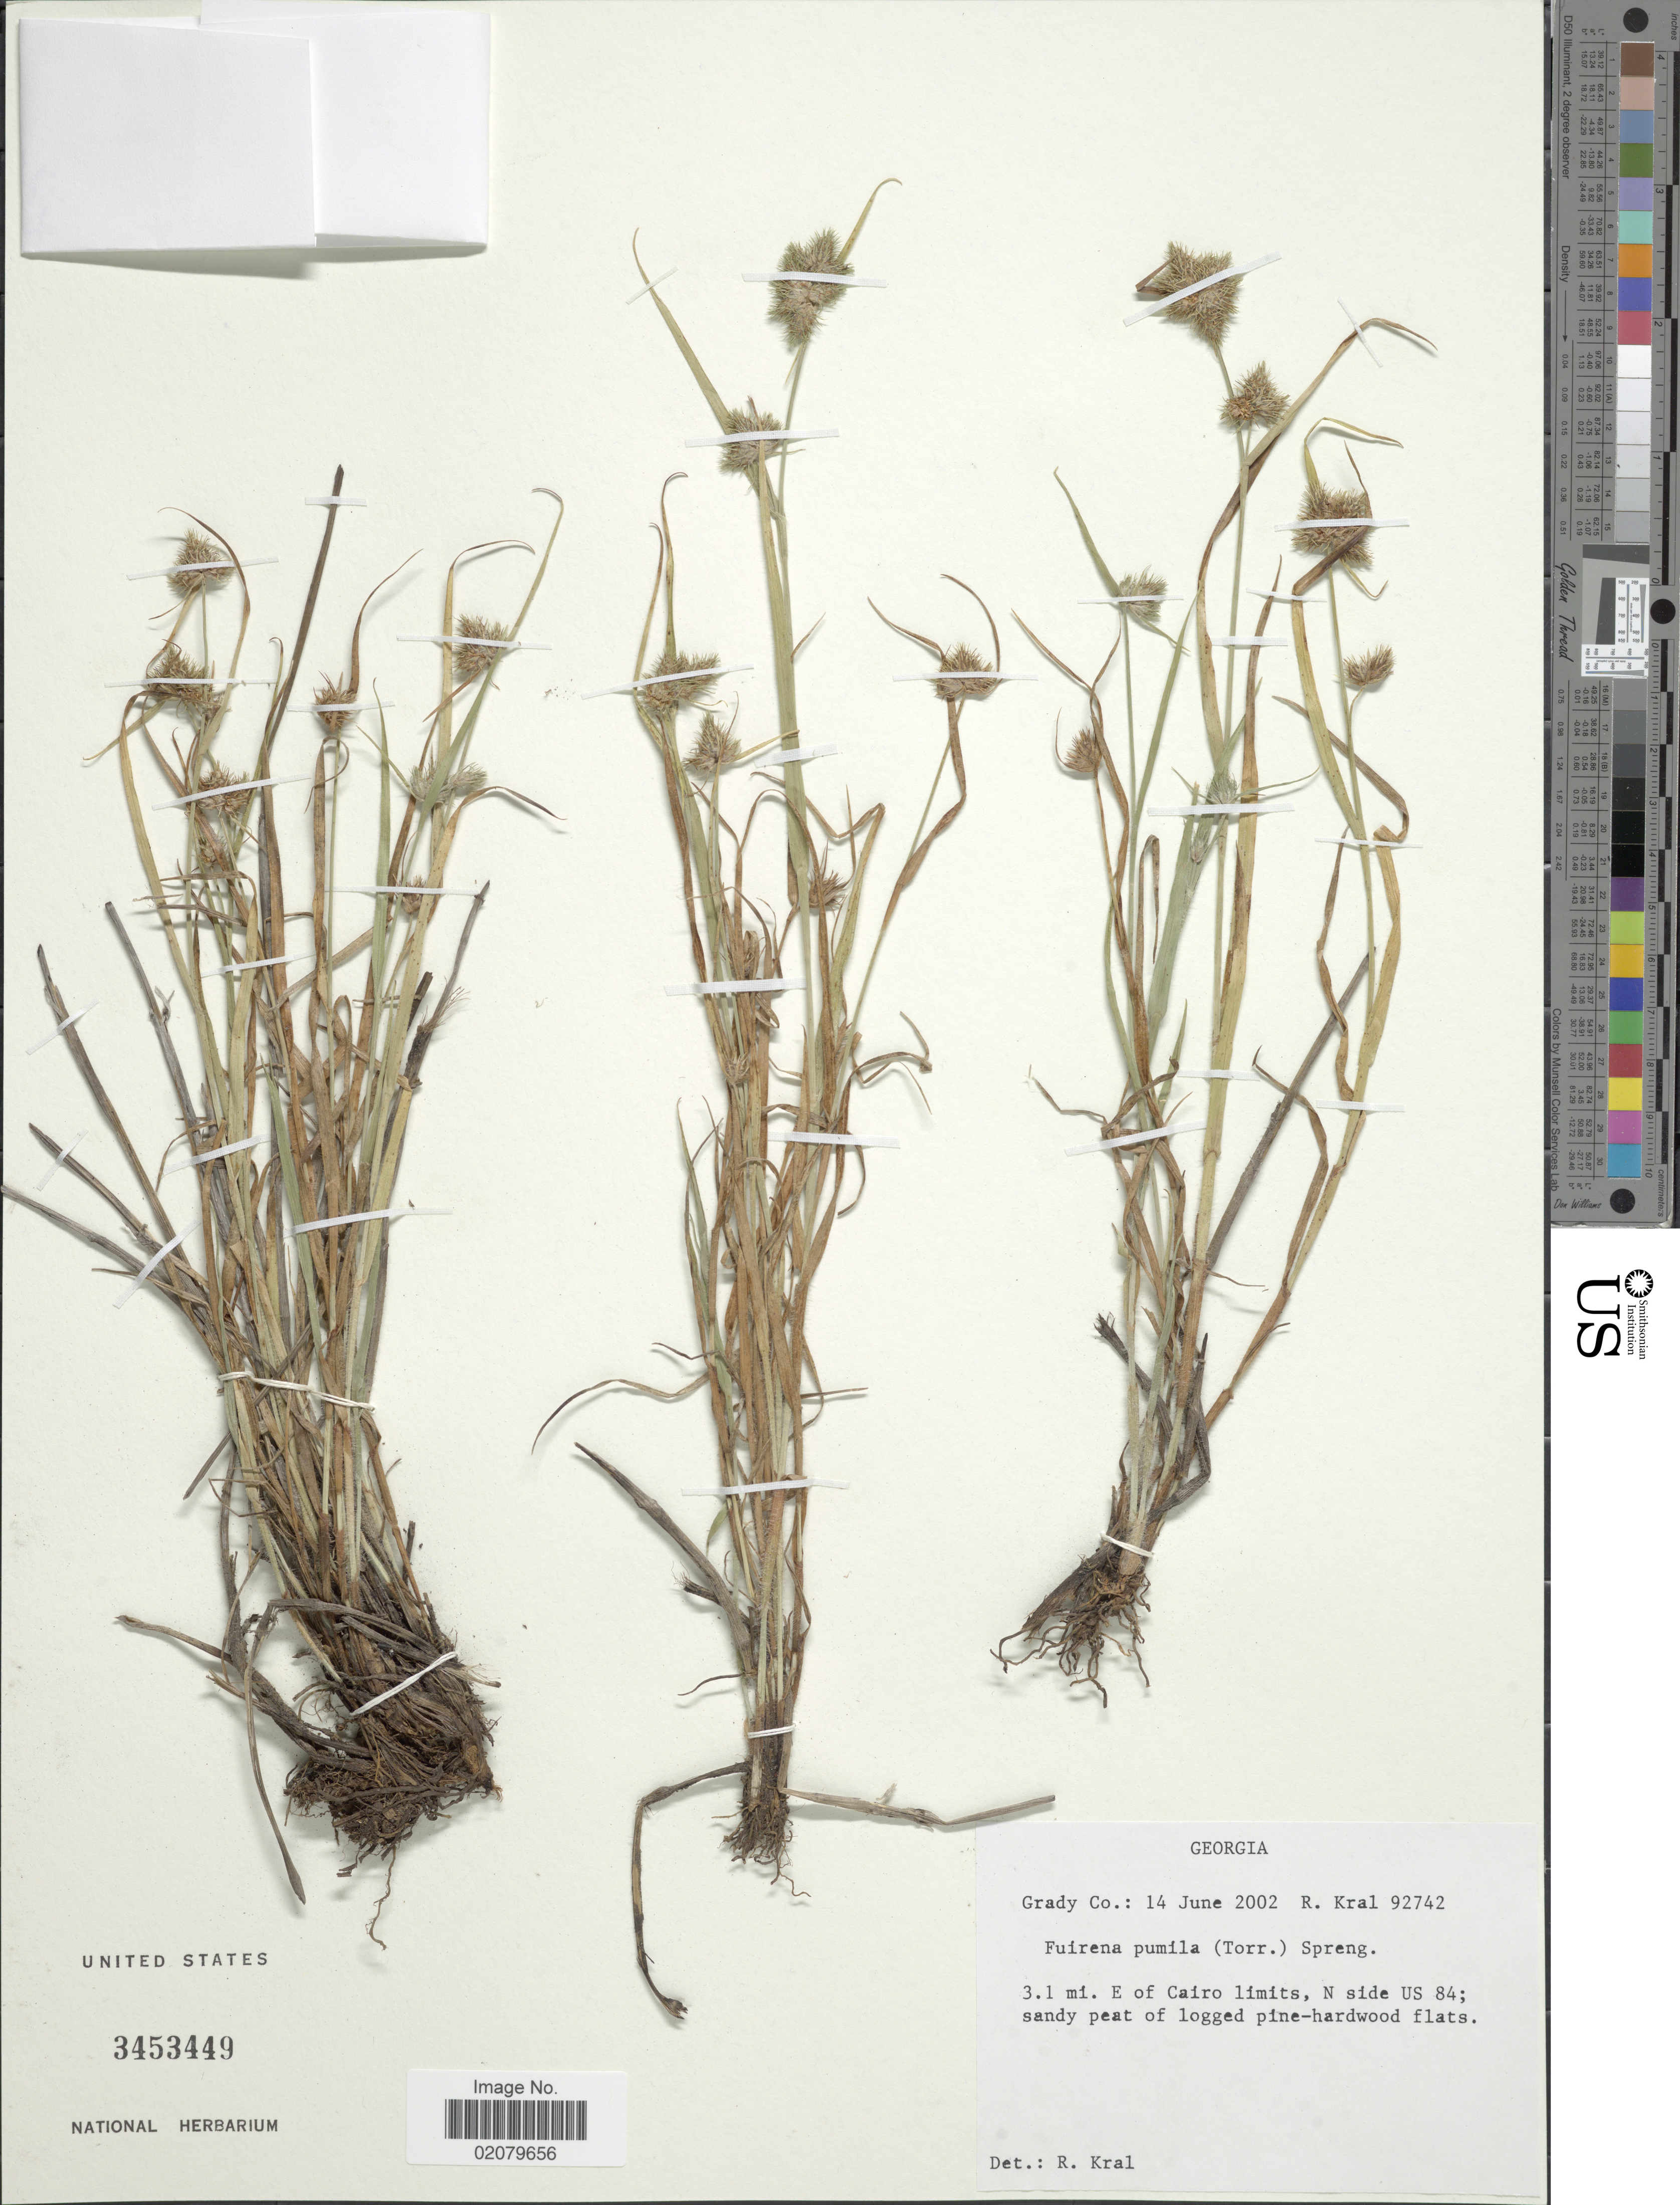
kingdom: Plantae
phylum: Tracheophyta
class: Liliopsida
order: Poales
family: Cyperaceae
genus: Fuirena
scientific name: Fuirena pumila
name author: (Torr.) Spreng.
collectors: R. Kral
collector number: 92742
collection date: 2002-06-14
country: United States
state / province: Georgia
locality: Grady Co. 3.1 mi. E of Cairo limits, N side US 84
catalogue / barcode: US 3453449